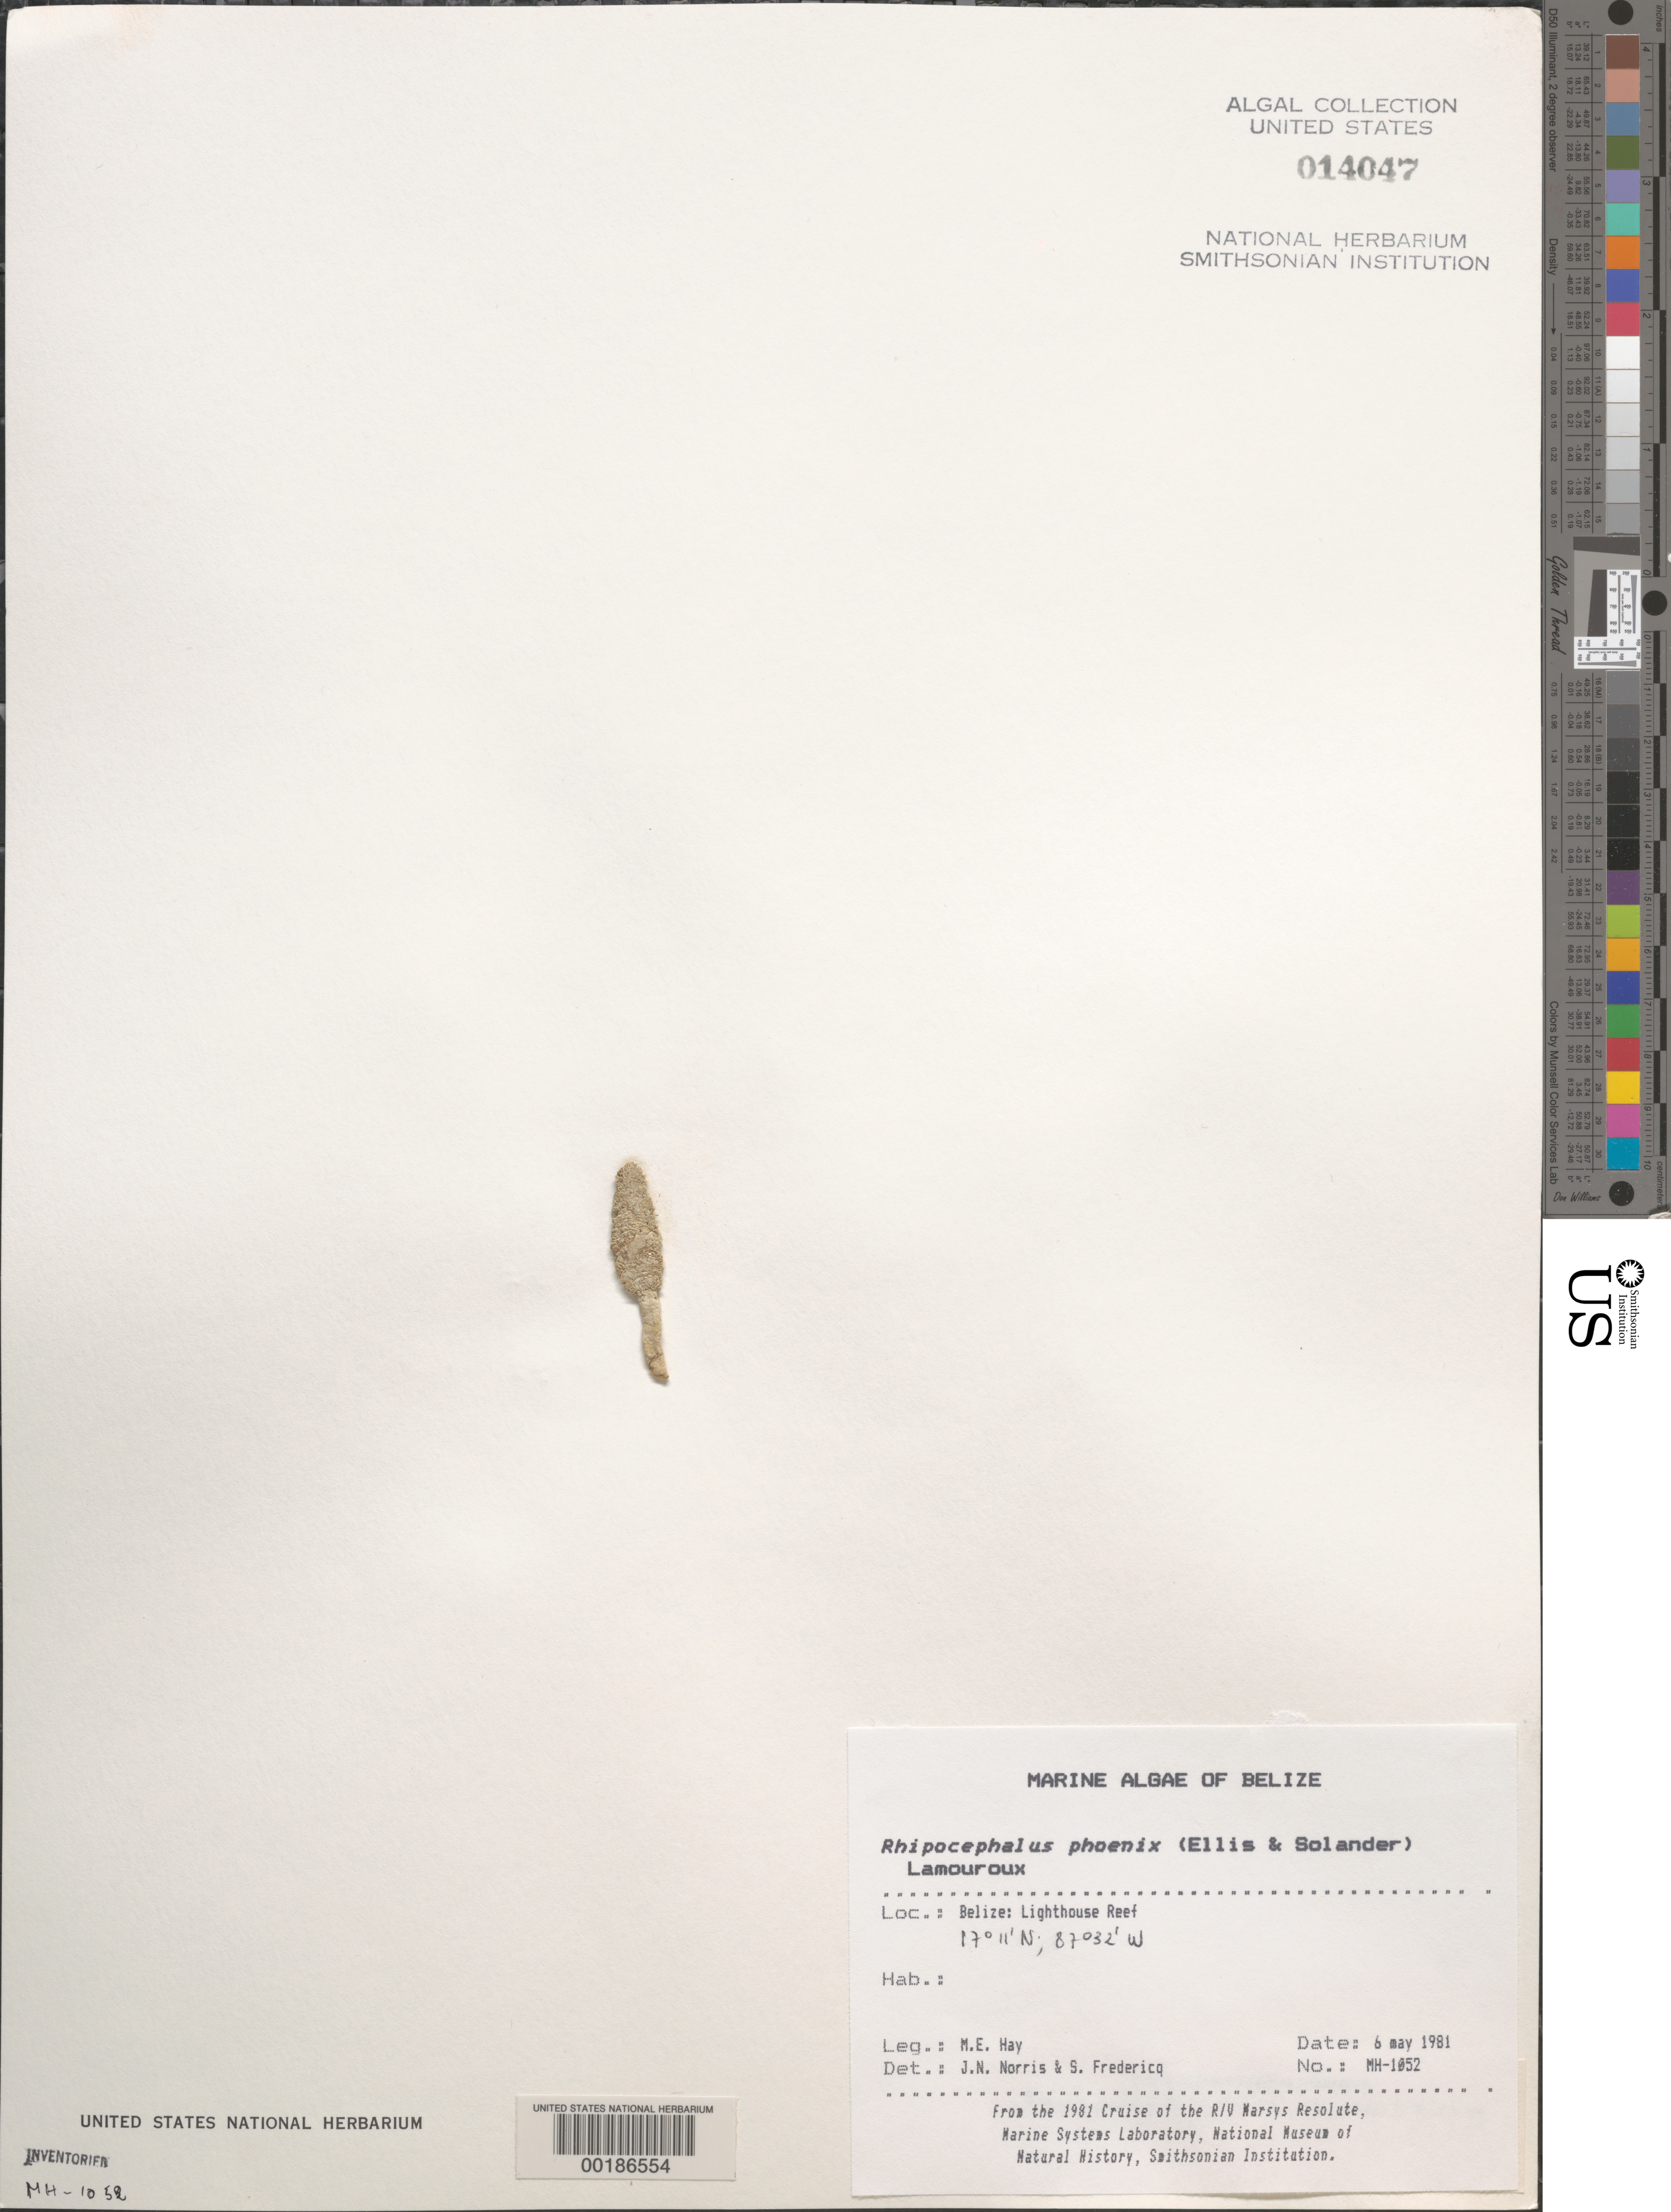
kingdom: Plantae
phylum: Chlorophyta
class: Ulvophyceae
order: Bryopsidales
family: Udoteaceae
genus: Rhipocephalus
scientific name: Rhipocephalus phoenix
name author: (J. Ellis & Sol.) Kütz.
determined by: Norris, J. N.; Fredericq, S.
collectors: M. E. Hay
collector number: MEH-1052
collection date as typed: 06 May 1981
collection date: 1981-05-06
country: Belize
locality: Lighthouse reef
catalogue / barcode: US 14047